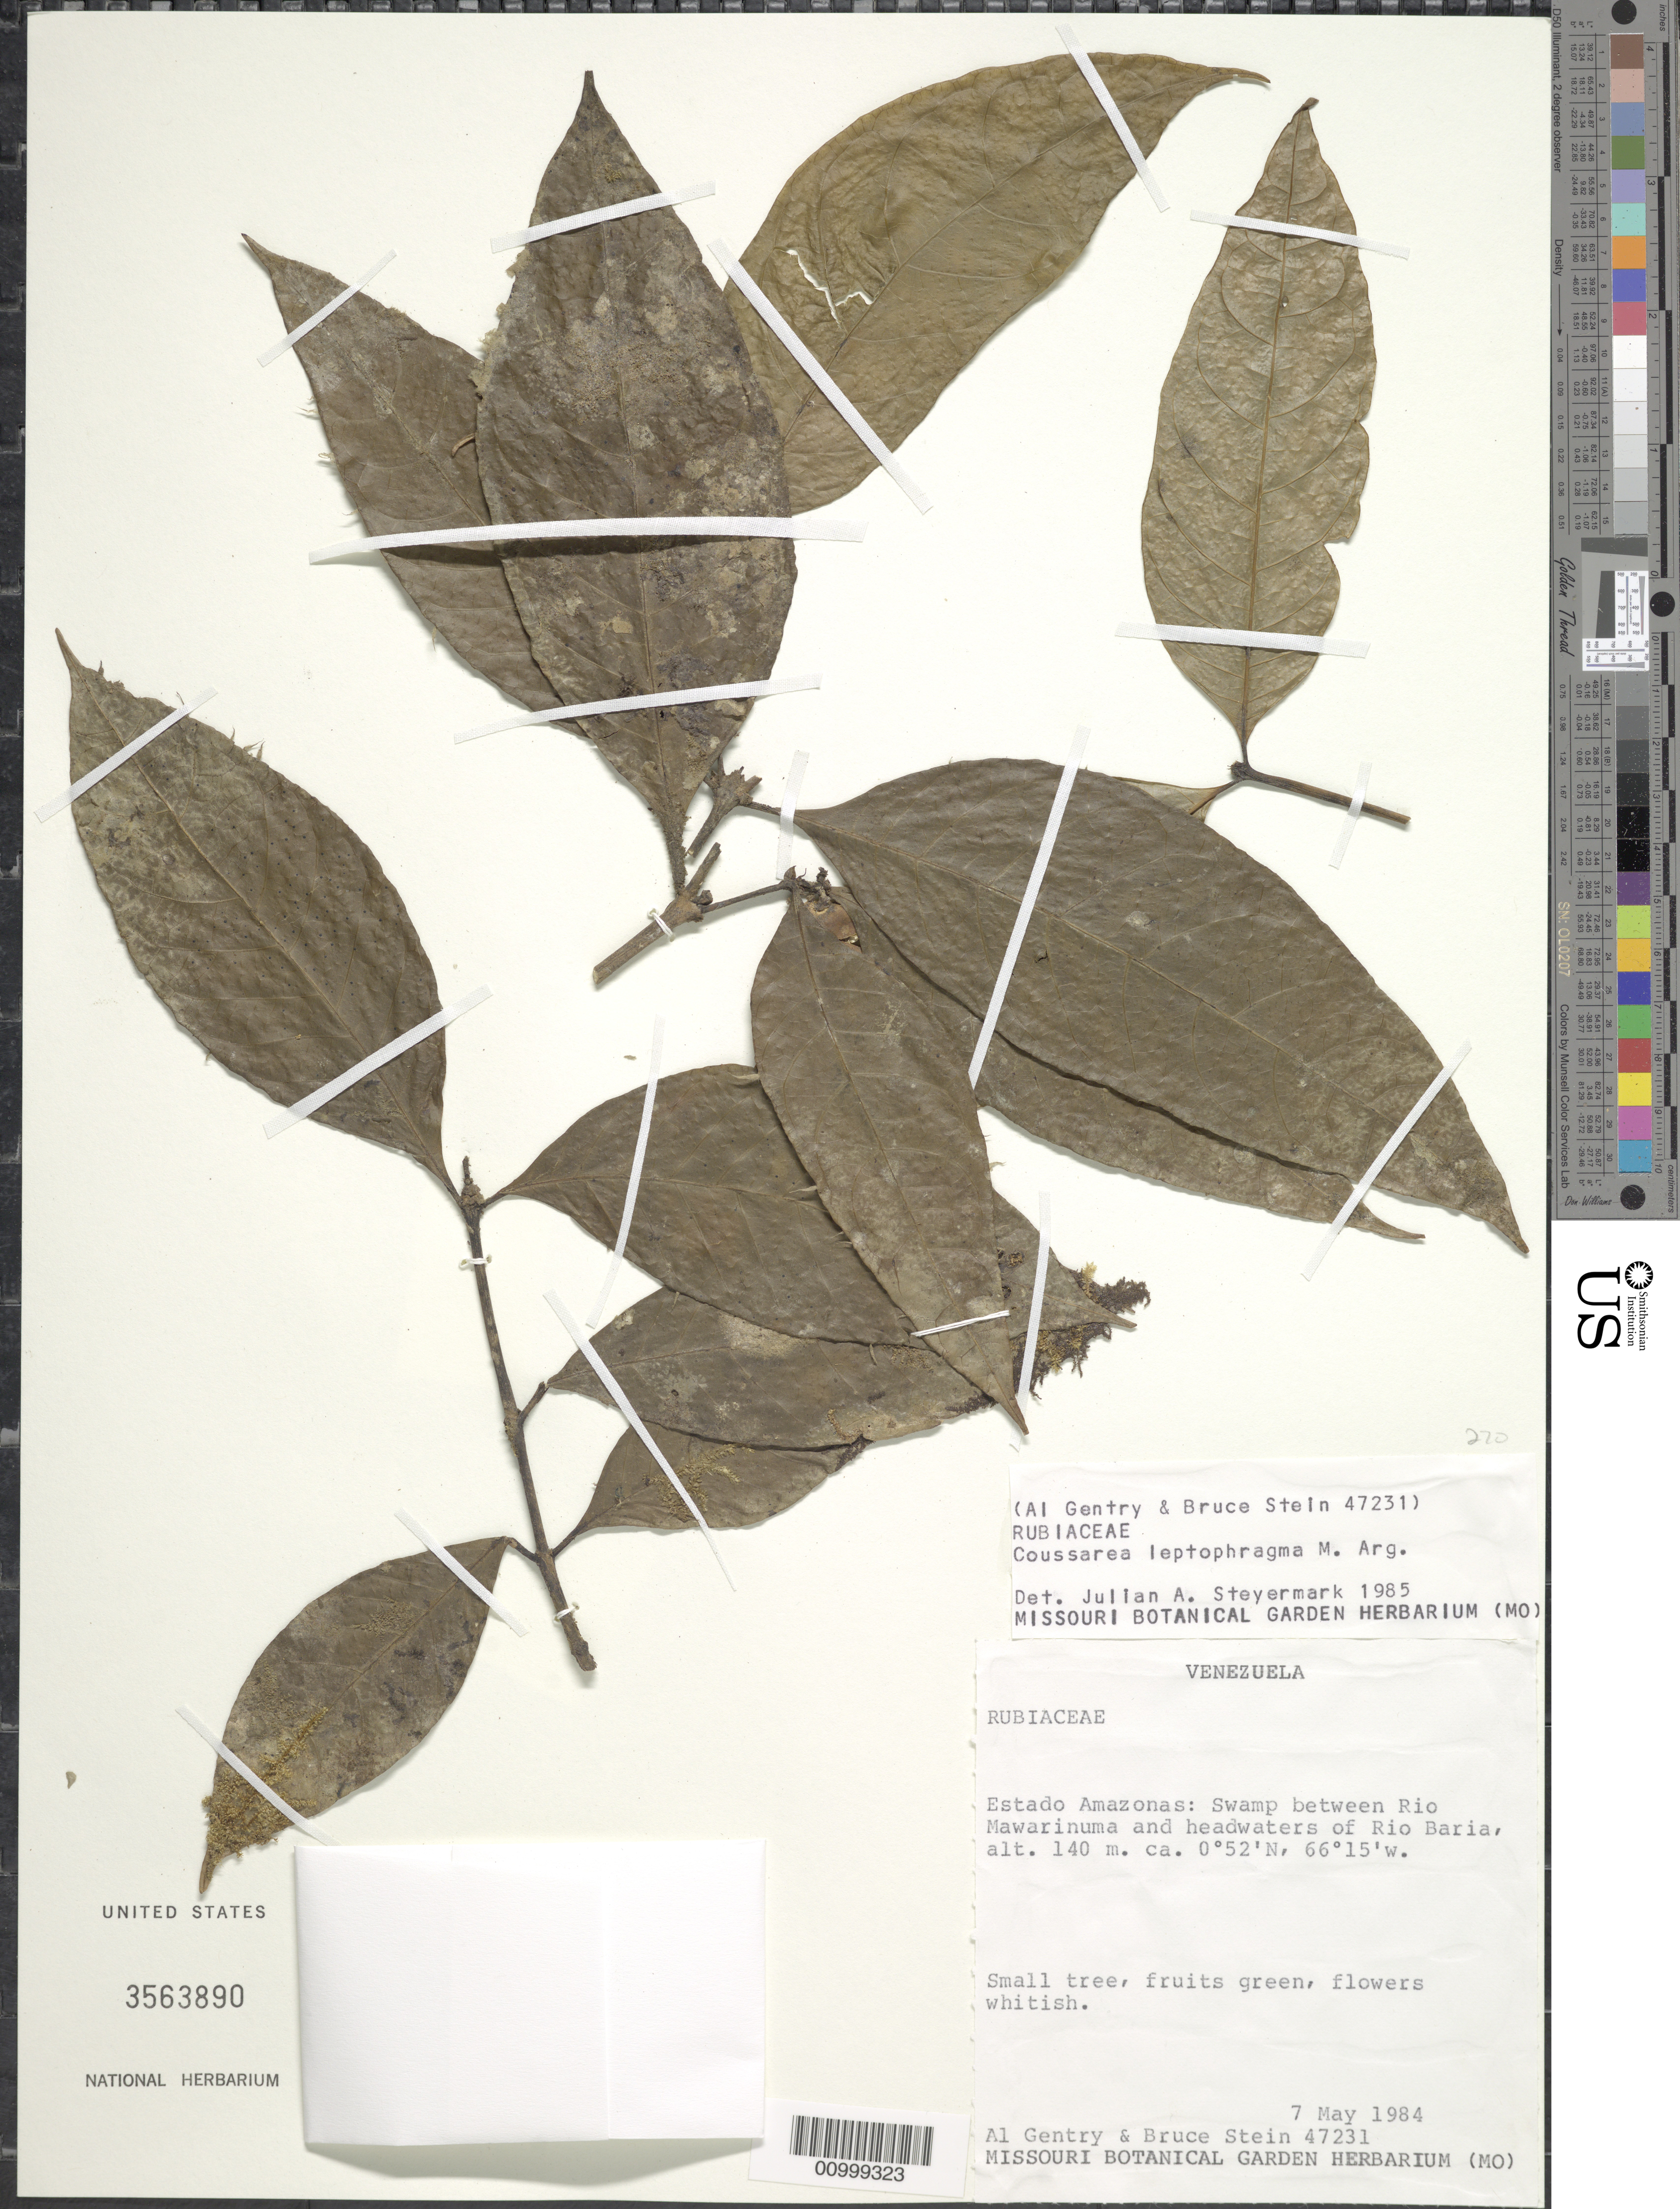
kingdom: Plantae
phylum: Tracheophyta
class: Magnoliopsida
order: Gentianales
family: Rubiaceae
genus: Coussarea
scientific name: Coussarea leptophragma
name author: Müll. Arg.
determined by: Steyermark, Julian A., (VEN)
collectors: A. H. Gentry & B. Stein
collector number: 47231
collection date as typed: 7-May-84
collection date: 1984-05-07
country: Venezuela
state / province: Amazonas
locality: Swamp between Rio Mawarinuma and headwaters of Rio Baria.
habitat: Swamp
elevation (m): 140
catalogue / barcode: US 3563890